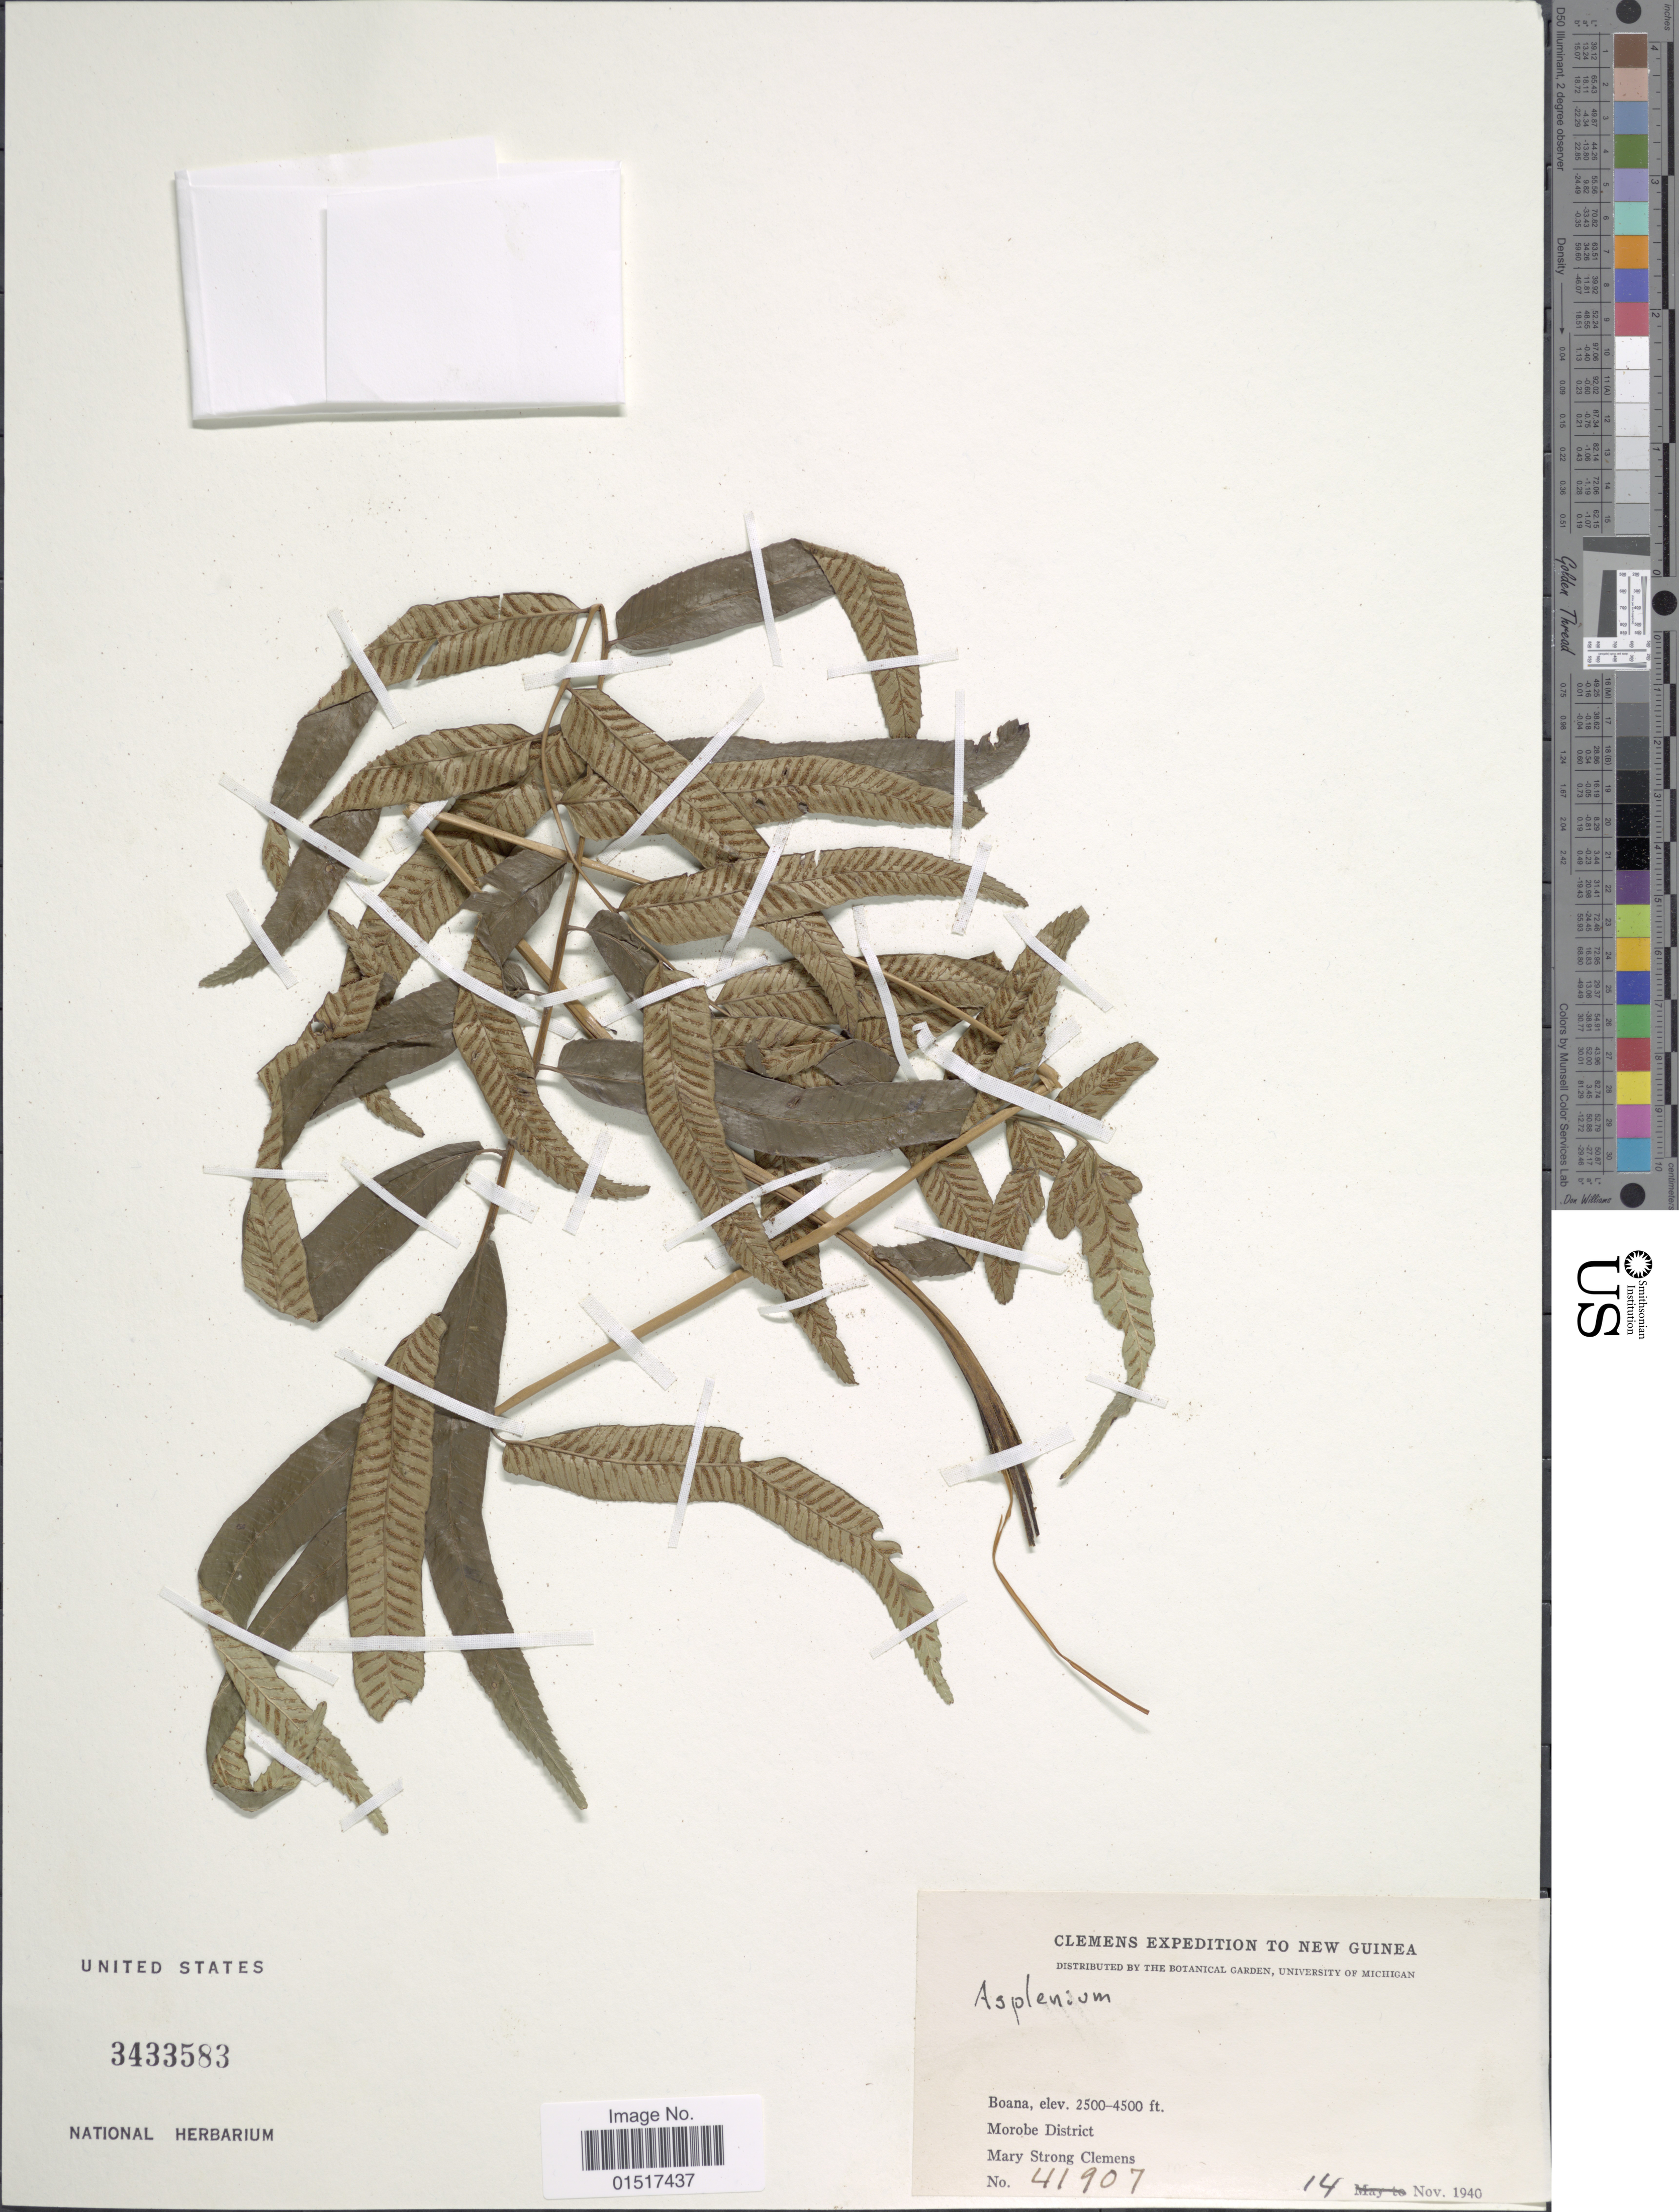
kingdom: Plantae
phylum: Tracheophyta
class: Polypodiopsida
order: Polypodiales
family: Aspleniaceae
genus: Asplenium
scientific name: Asplenium sp.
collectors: M. S. Clemens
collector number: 41907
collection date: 1940-11-14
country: Papua New Guinea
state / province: Morobe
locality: New Guinea. Boana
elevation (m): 762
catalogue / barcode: US 3433583